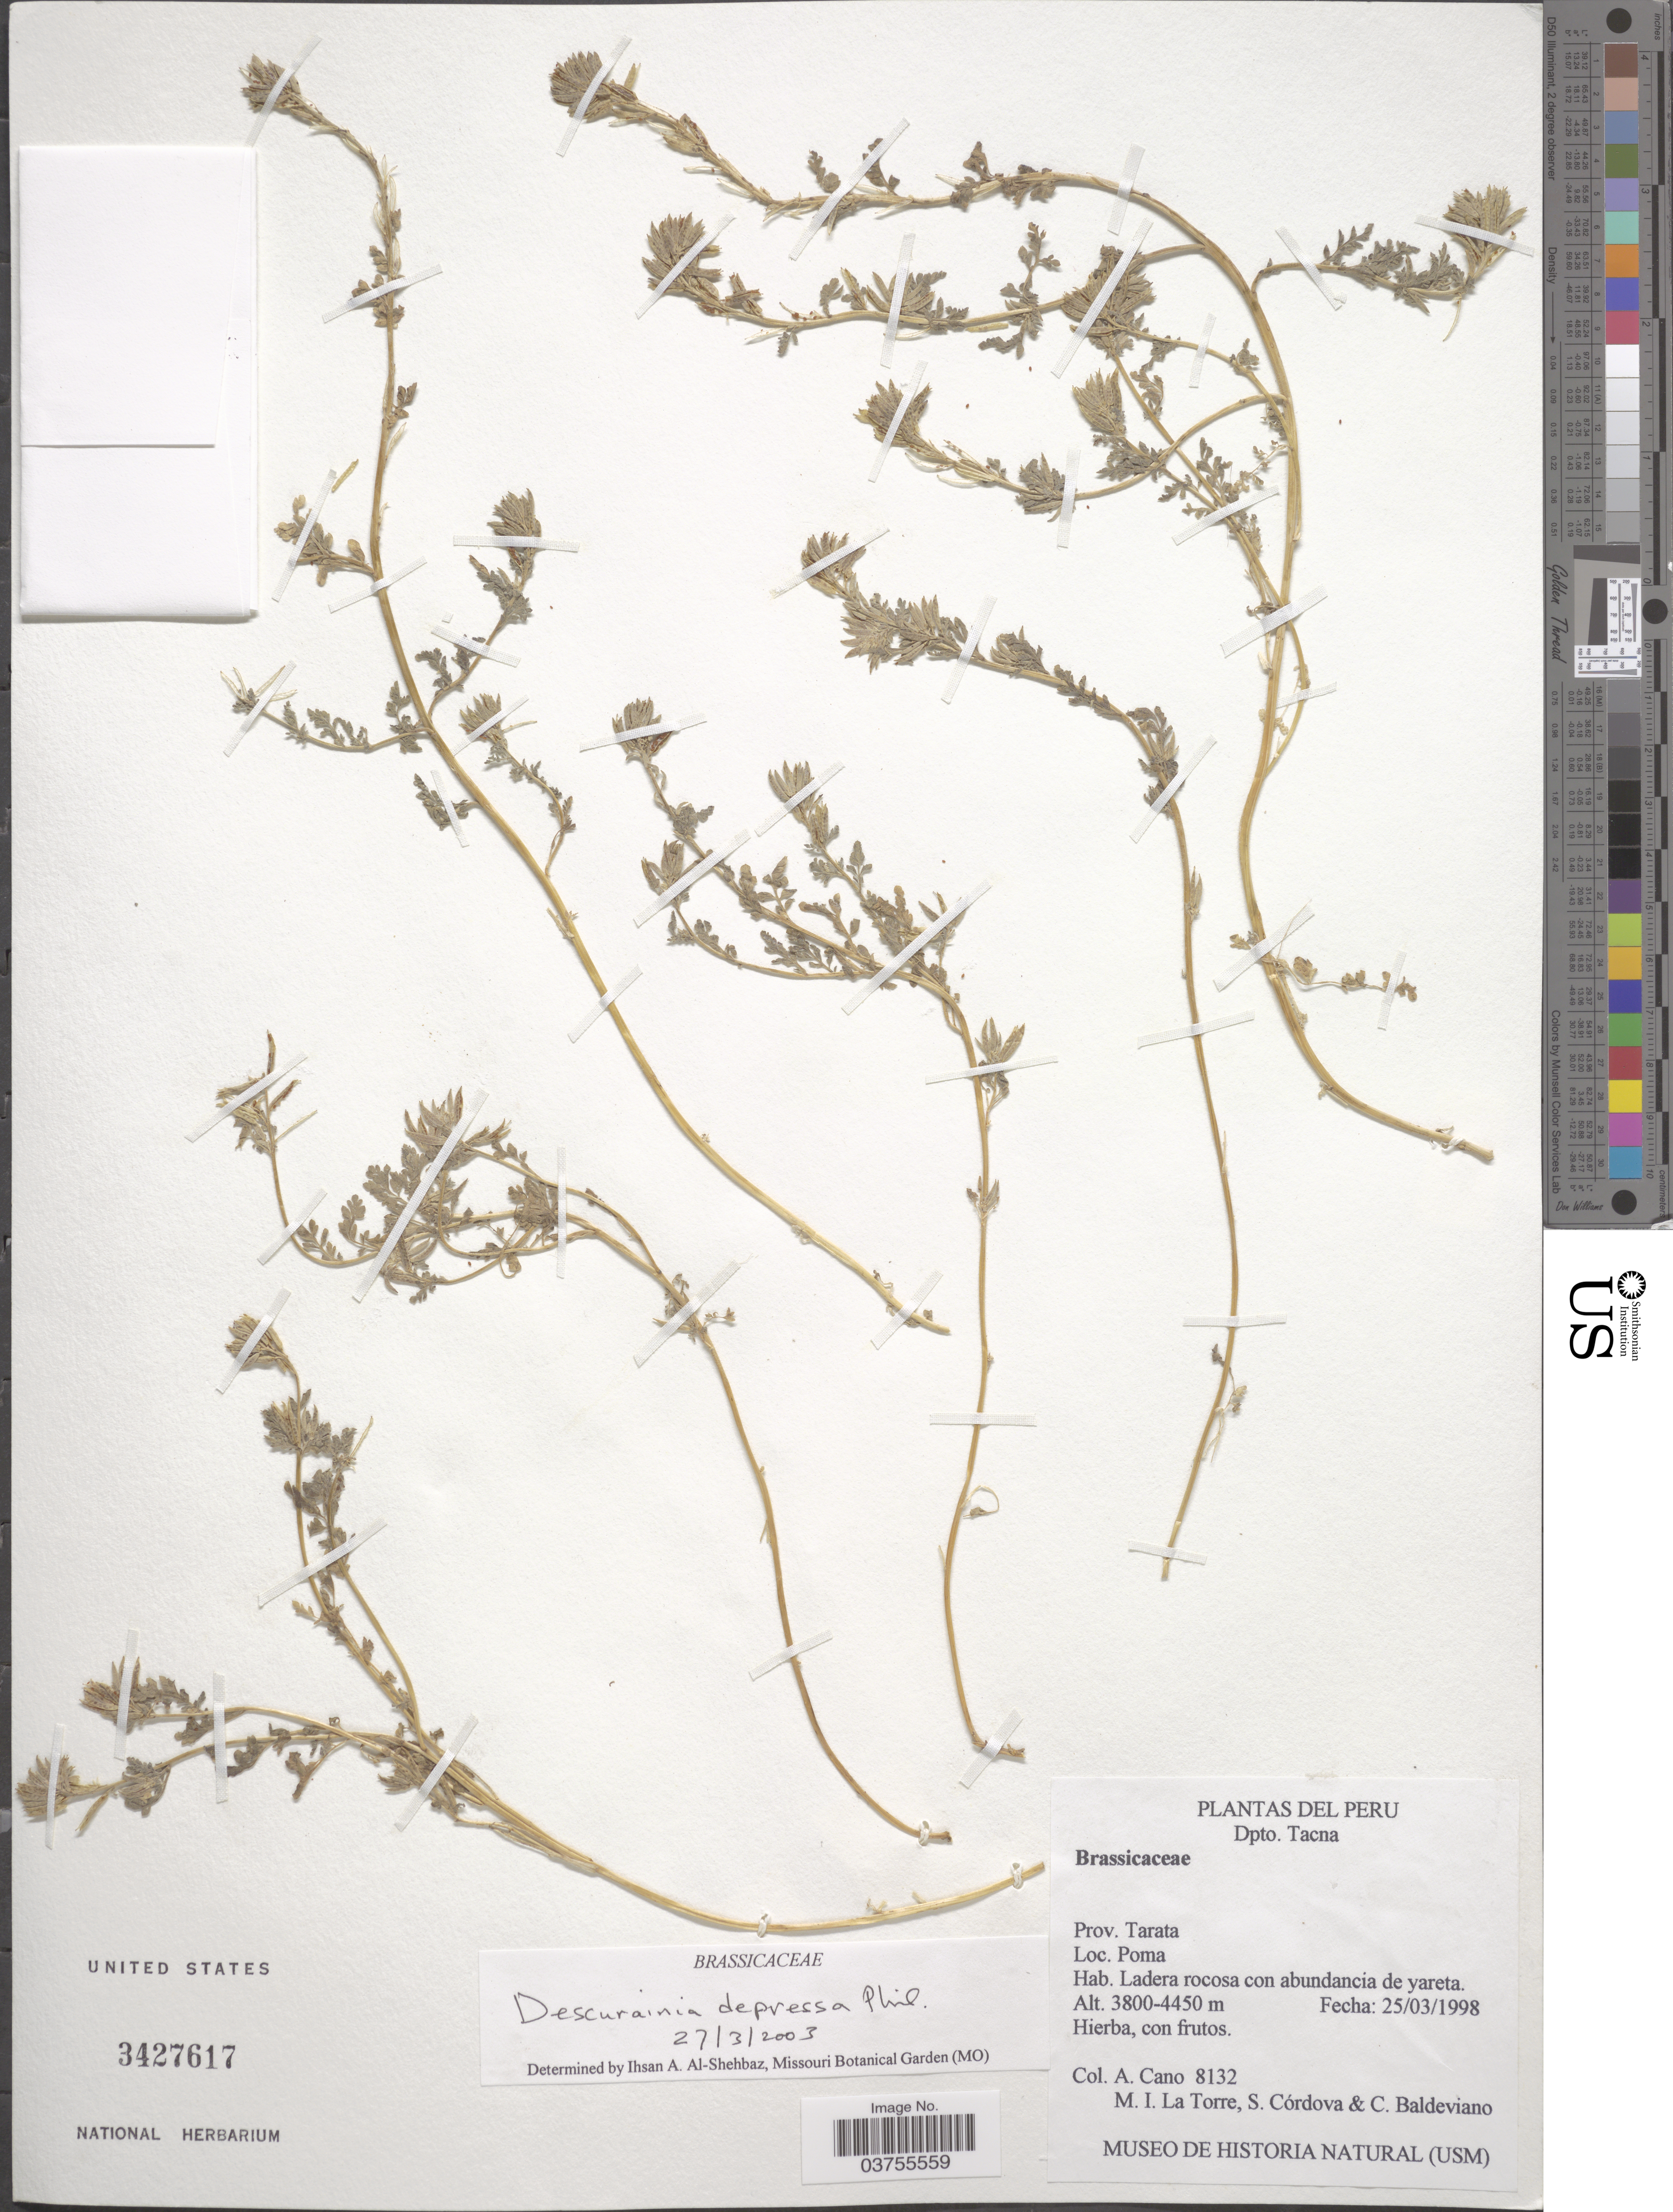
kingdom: Plantae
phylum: Tracheophyta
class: Magnoliopsida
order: Brassicales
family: Brassicaceae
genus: Descurainia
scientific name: Descurainia depressa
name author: (Phil. & C.A. Mey.) Prantl ex Reiche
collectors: A. Cano, M. La Torre, S. Cordova & C. Baldeviano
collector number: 8132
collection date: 1998-03-25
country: Peru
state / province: Tacna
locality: Dpto. Tacna. Prov. Tarata. Poma.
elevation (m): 3800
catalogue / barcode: US 3427617